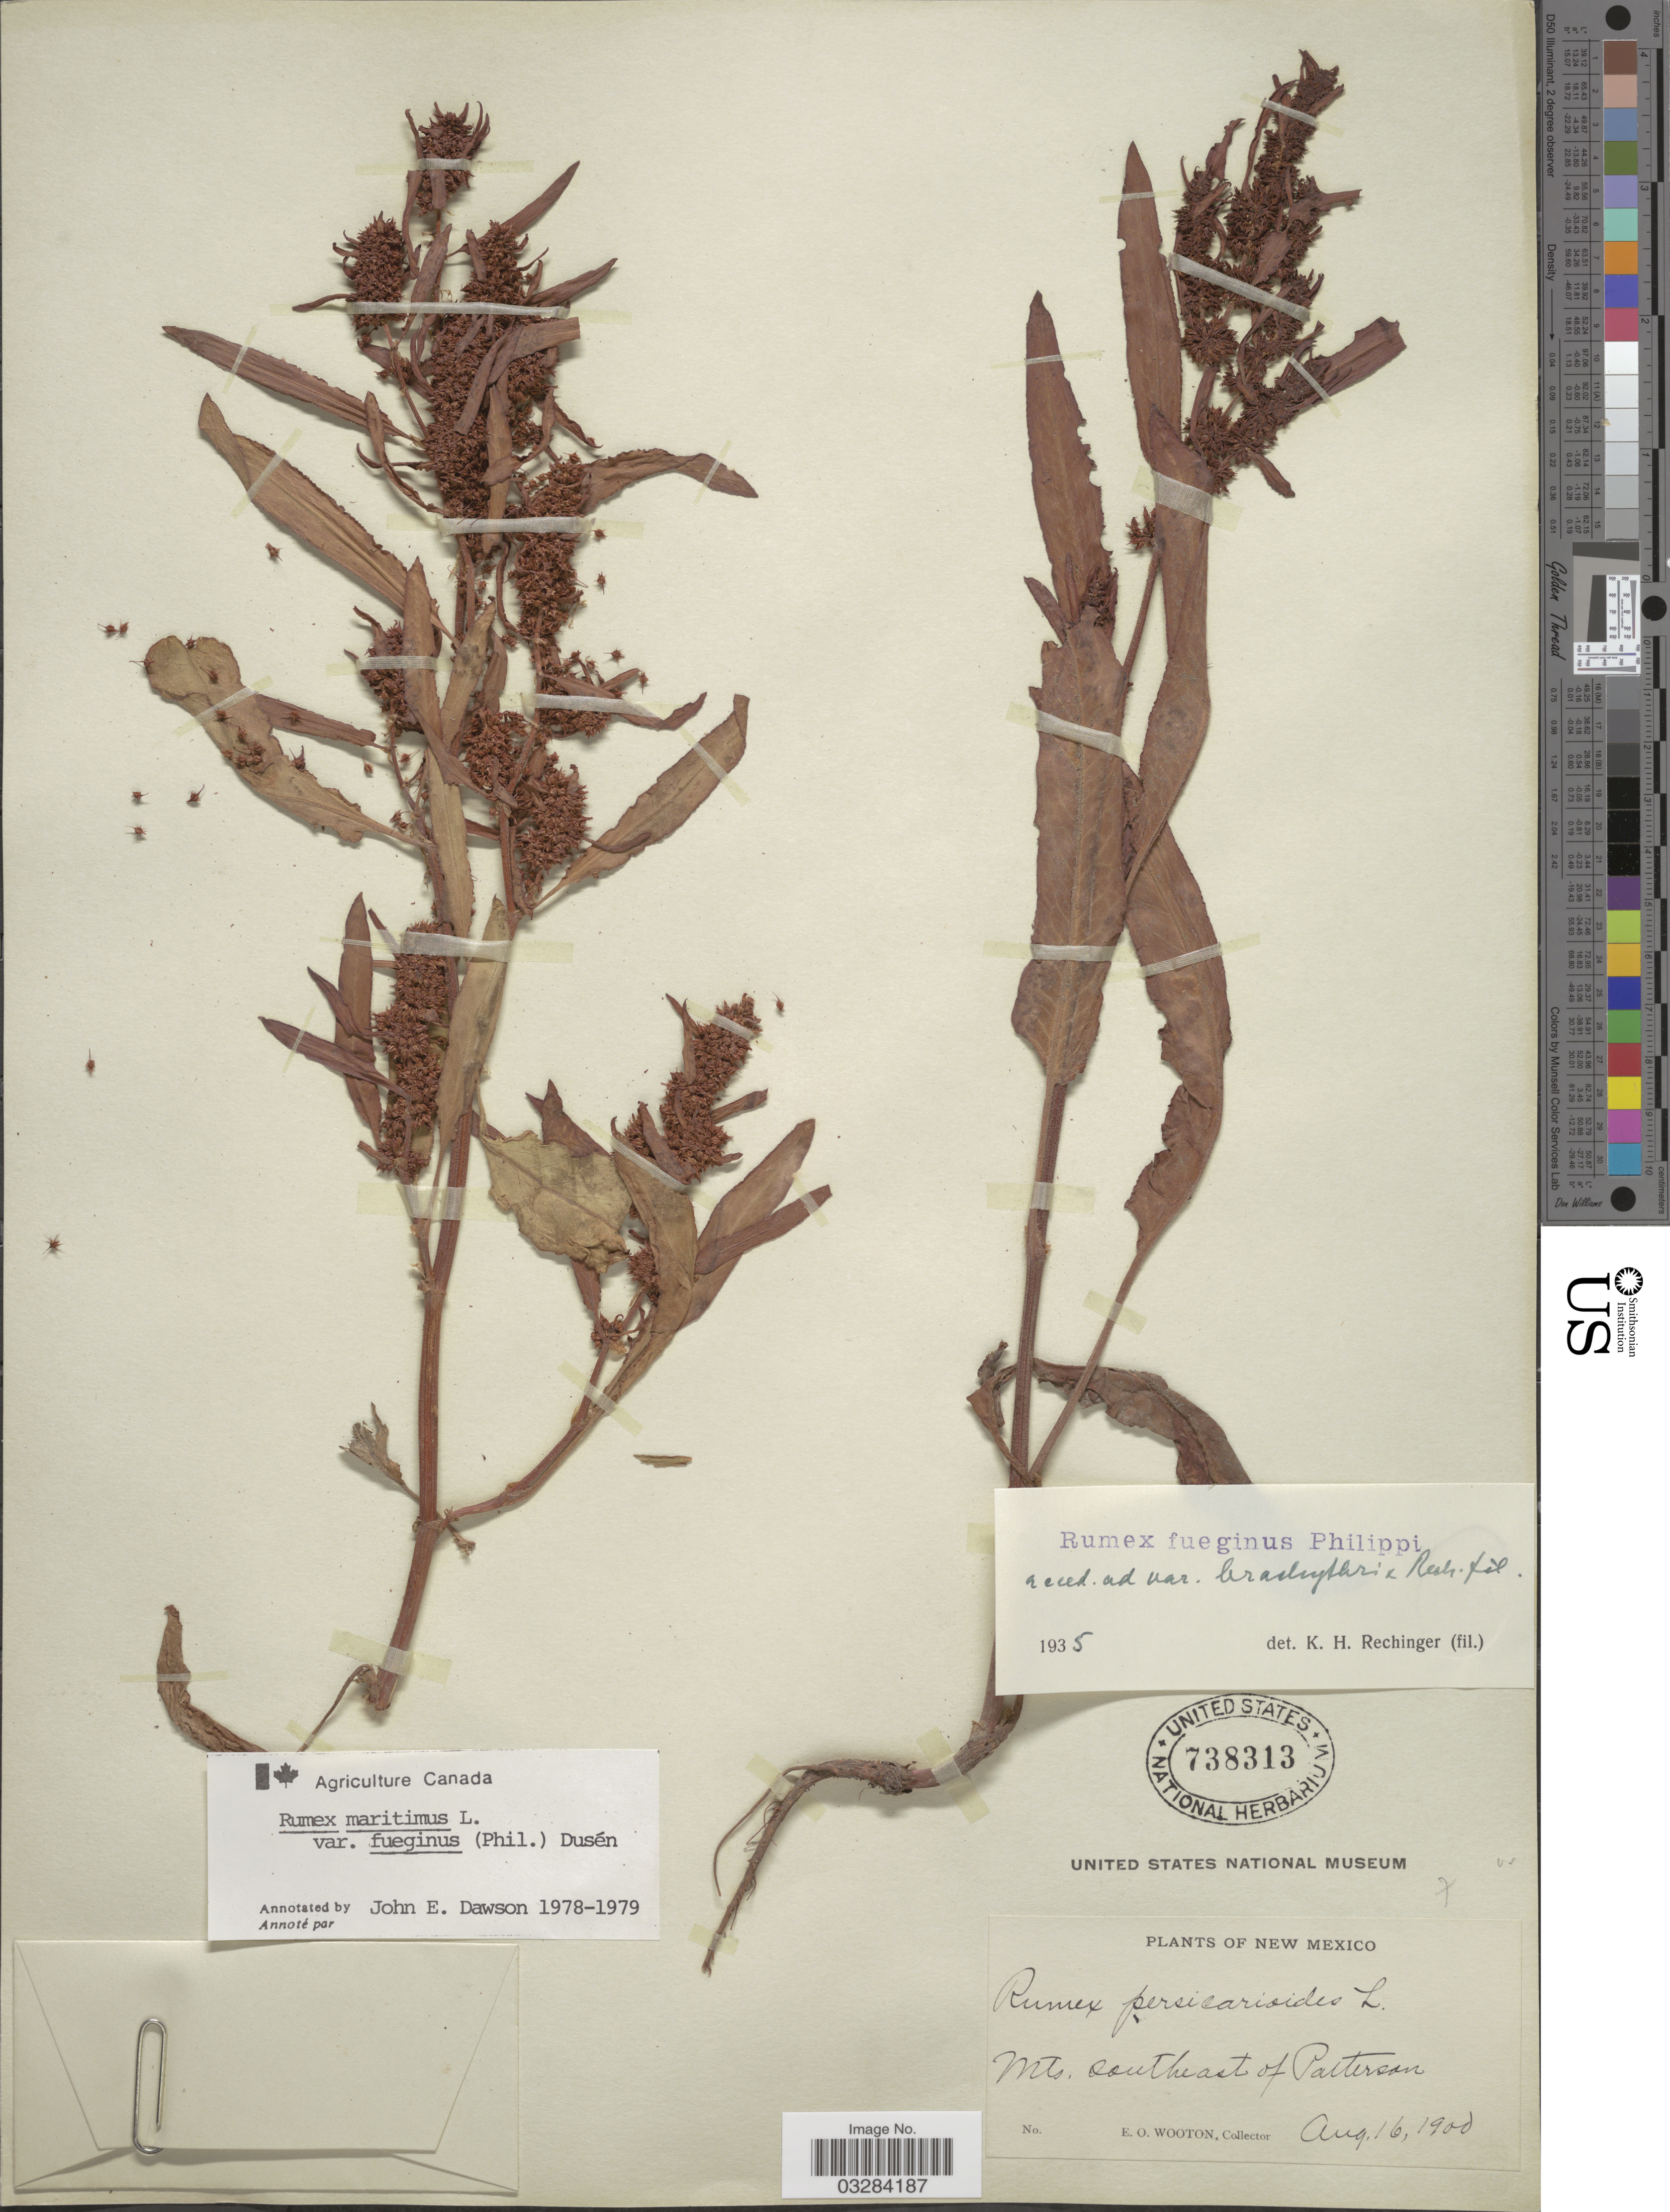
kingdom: Plantae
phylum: Tracheophyta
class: Magnoliopsida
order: Caryophyllales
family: Polygonaceae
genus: Rumex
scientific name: Rumex maritimus var. fueginus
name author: (Phil.) Dusén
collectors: E. O. Wooton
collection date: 1900-08-16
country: United States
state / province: New Mexico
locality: Mts. southeast of Patterson.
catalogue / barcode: US 738313